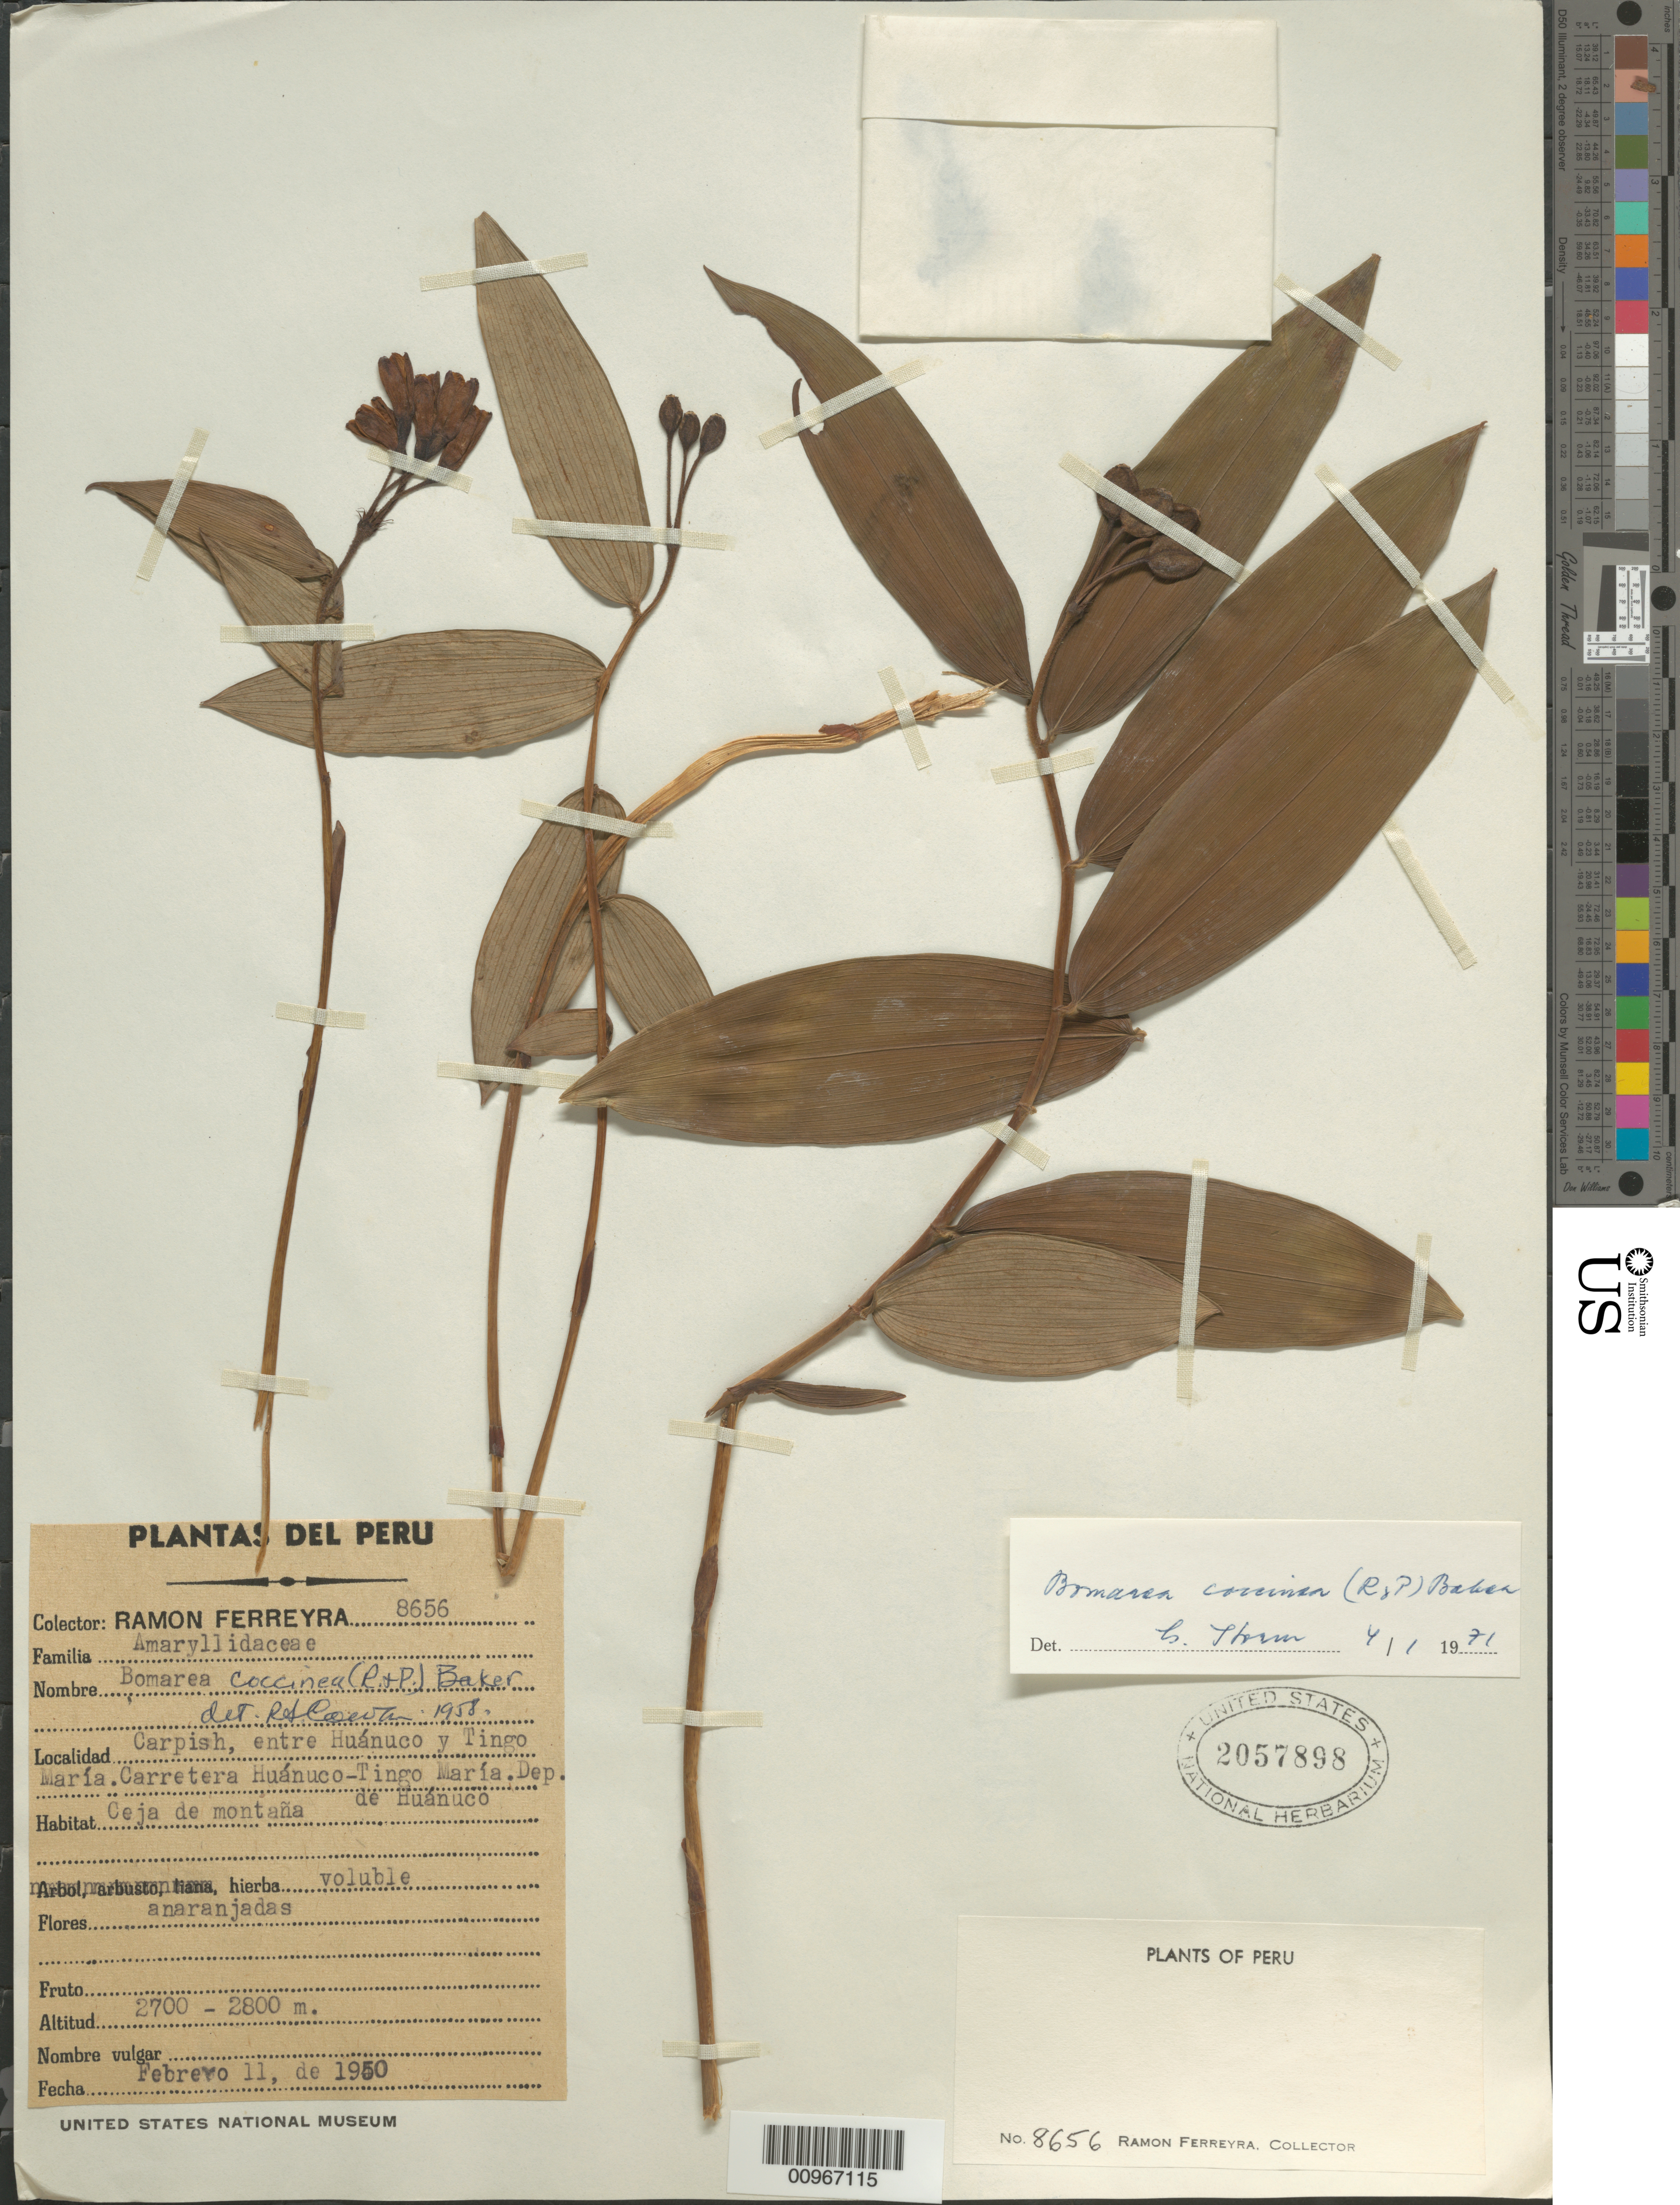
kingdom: Plantae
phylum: Tracheophyta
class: Liliopsida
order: Liliales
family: Alstroemeriaceae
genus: Bomarea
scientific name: Bomarea coccinea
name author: (Ruiz & Pav.) Baker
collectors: R. A. Ferreyra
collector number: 8656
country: Peru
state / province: Huánuco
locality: Carpish, between Hanuco and /tingo maria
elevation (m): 2700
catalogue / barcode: US 2057898